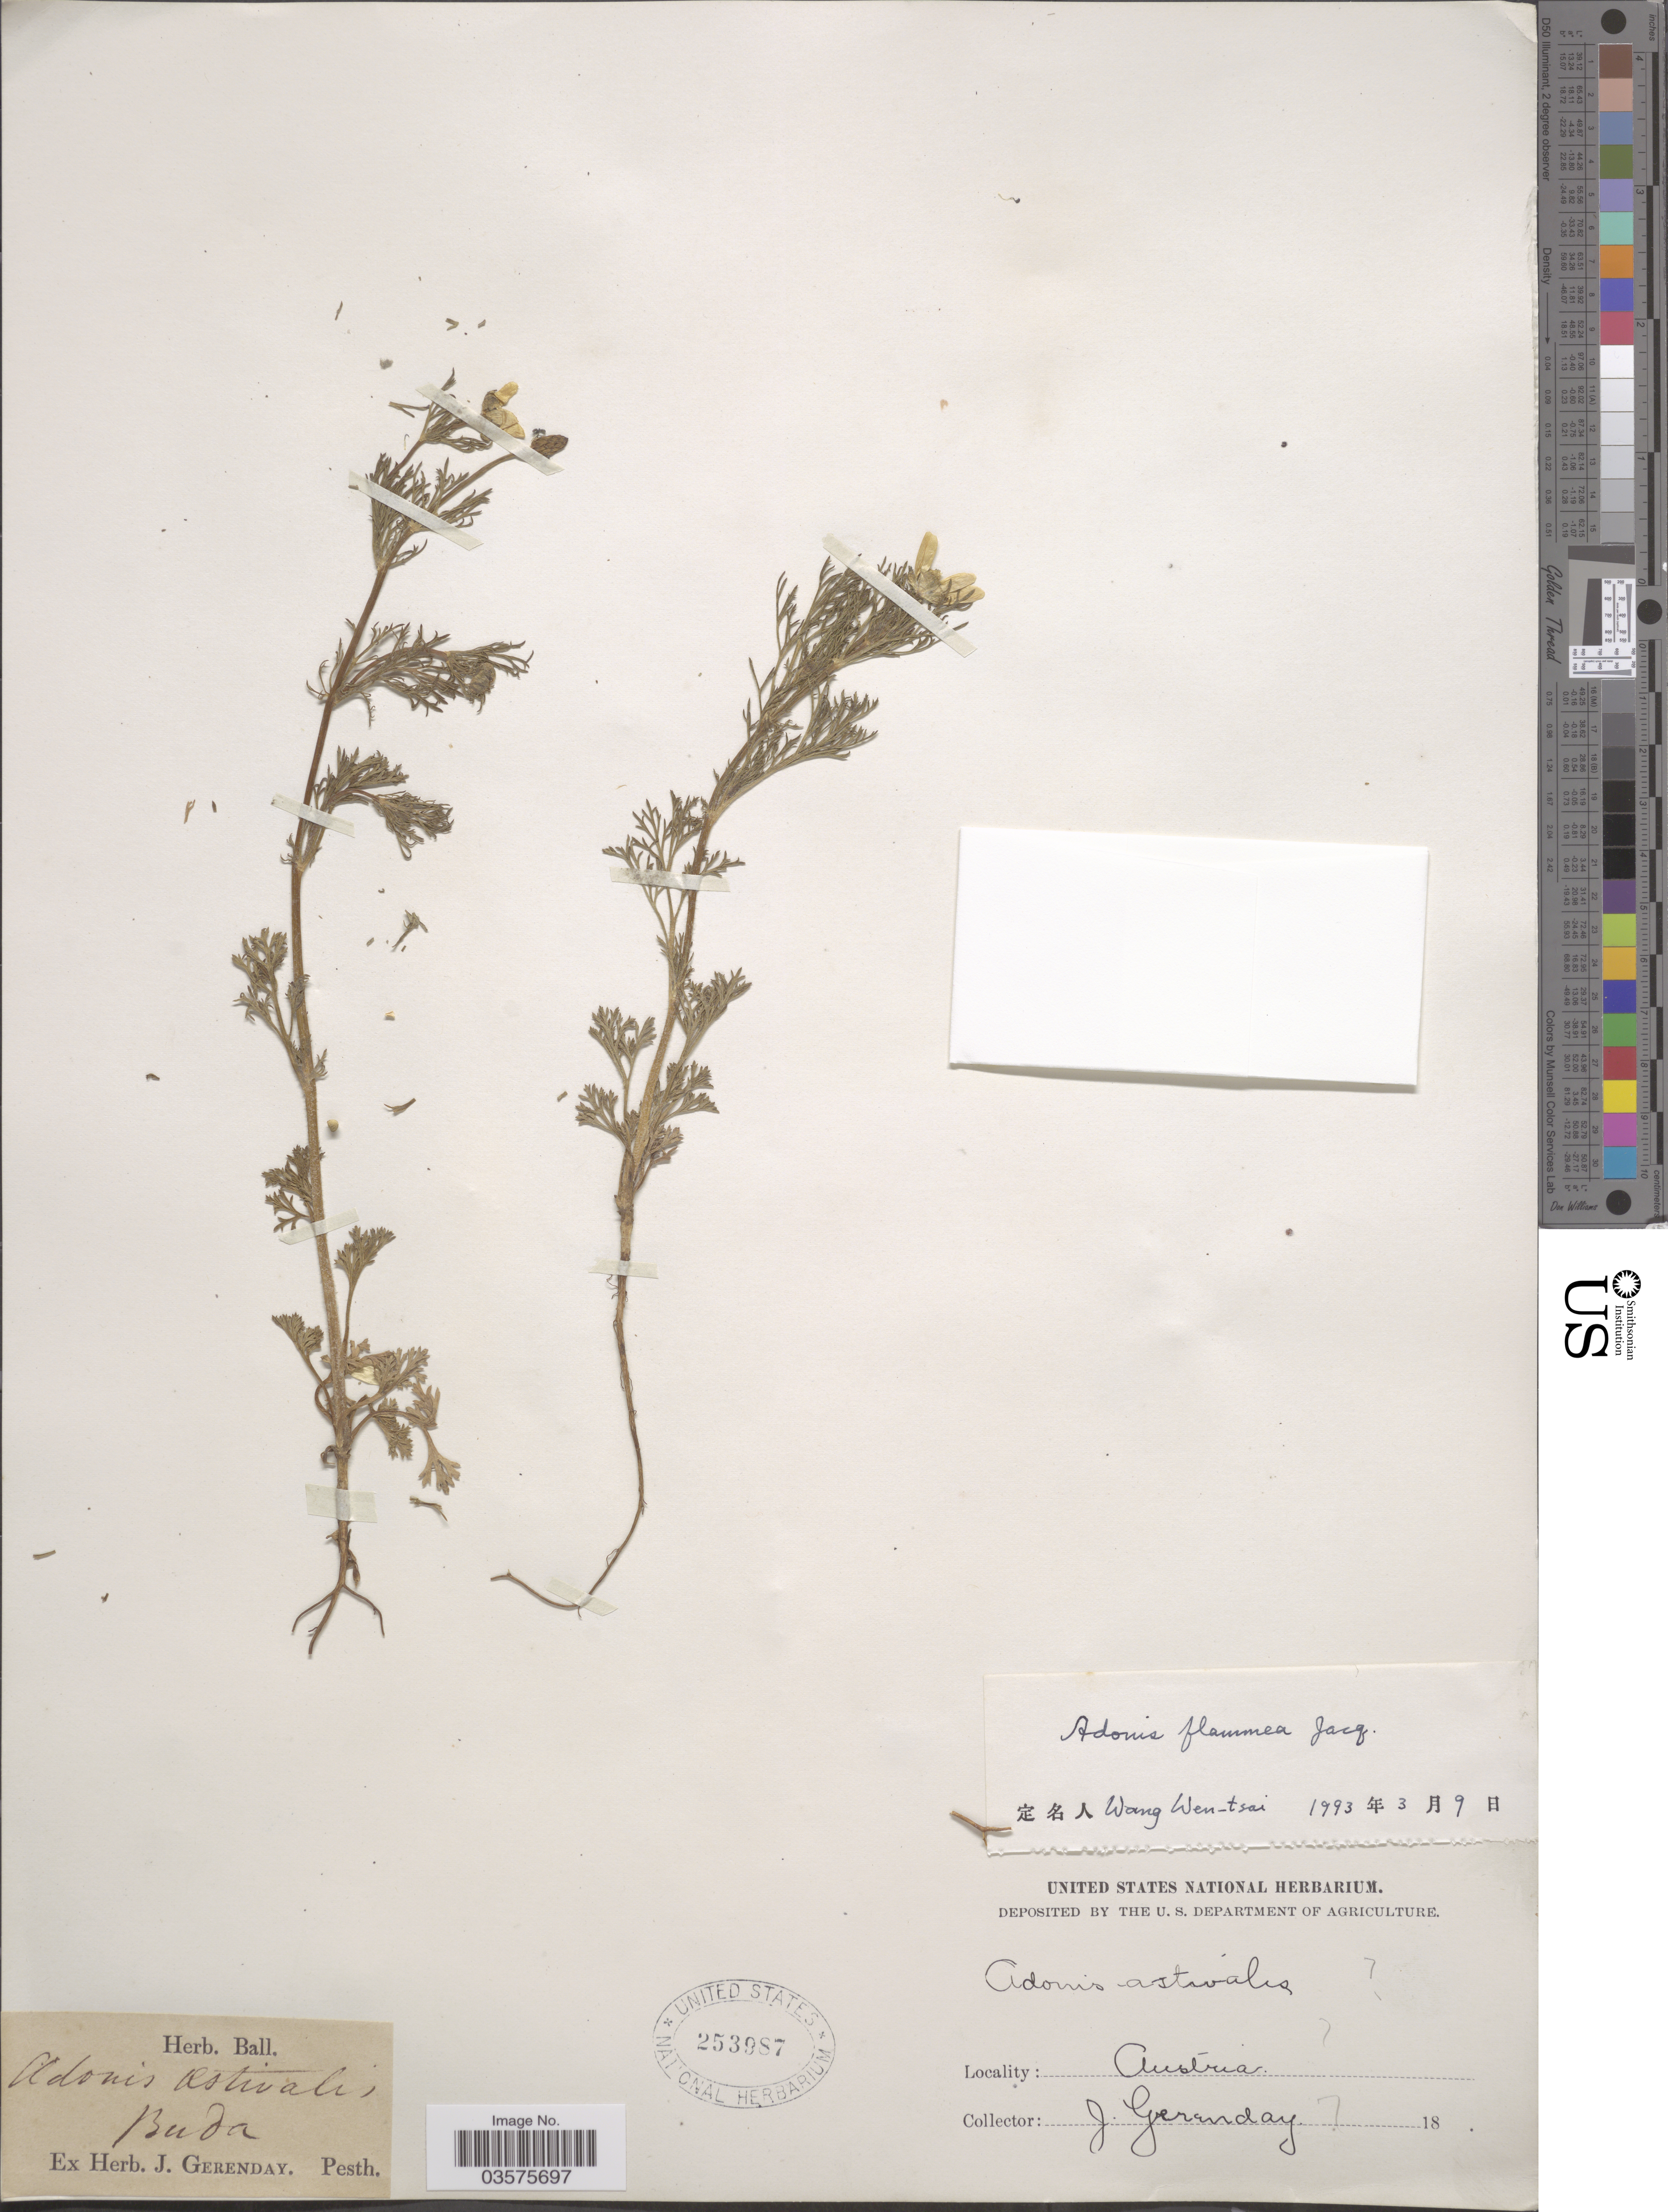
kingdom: Plantae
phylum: Tracheophyta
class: Magnoliopsida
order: Ranunculales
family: Ranunculaceae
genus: Adonis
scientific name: Adonis flammea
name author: Jacq.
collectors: J. Gerenday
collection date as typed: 18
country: Hungary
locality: Buda.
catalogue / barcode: US 253987